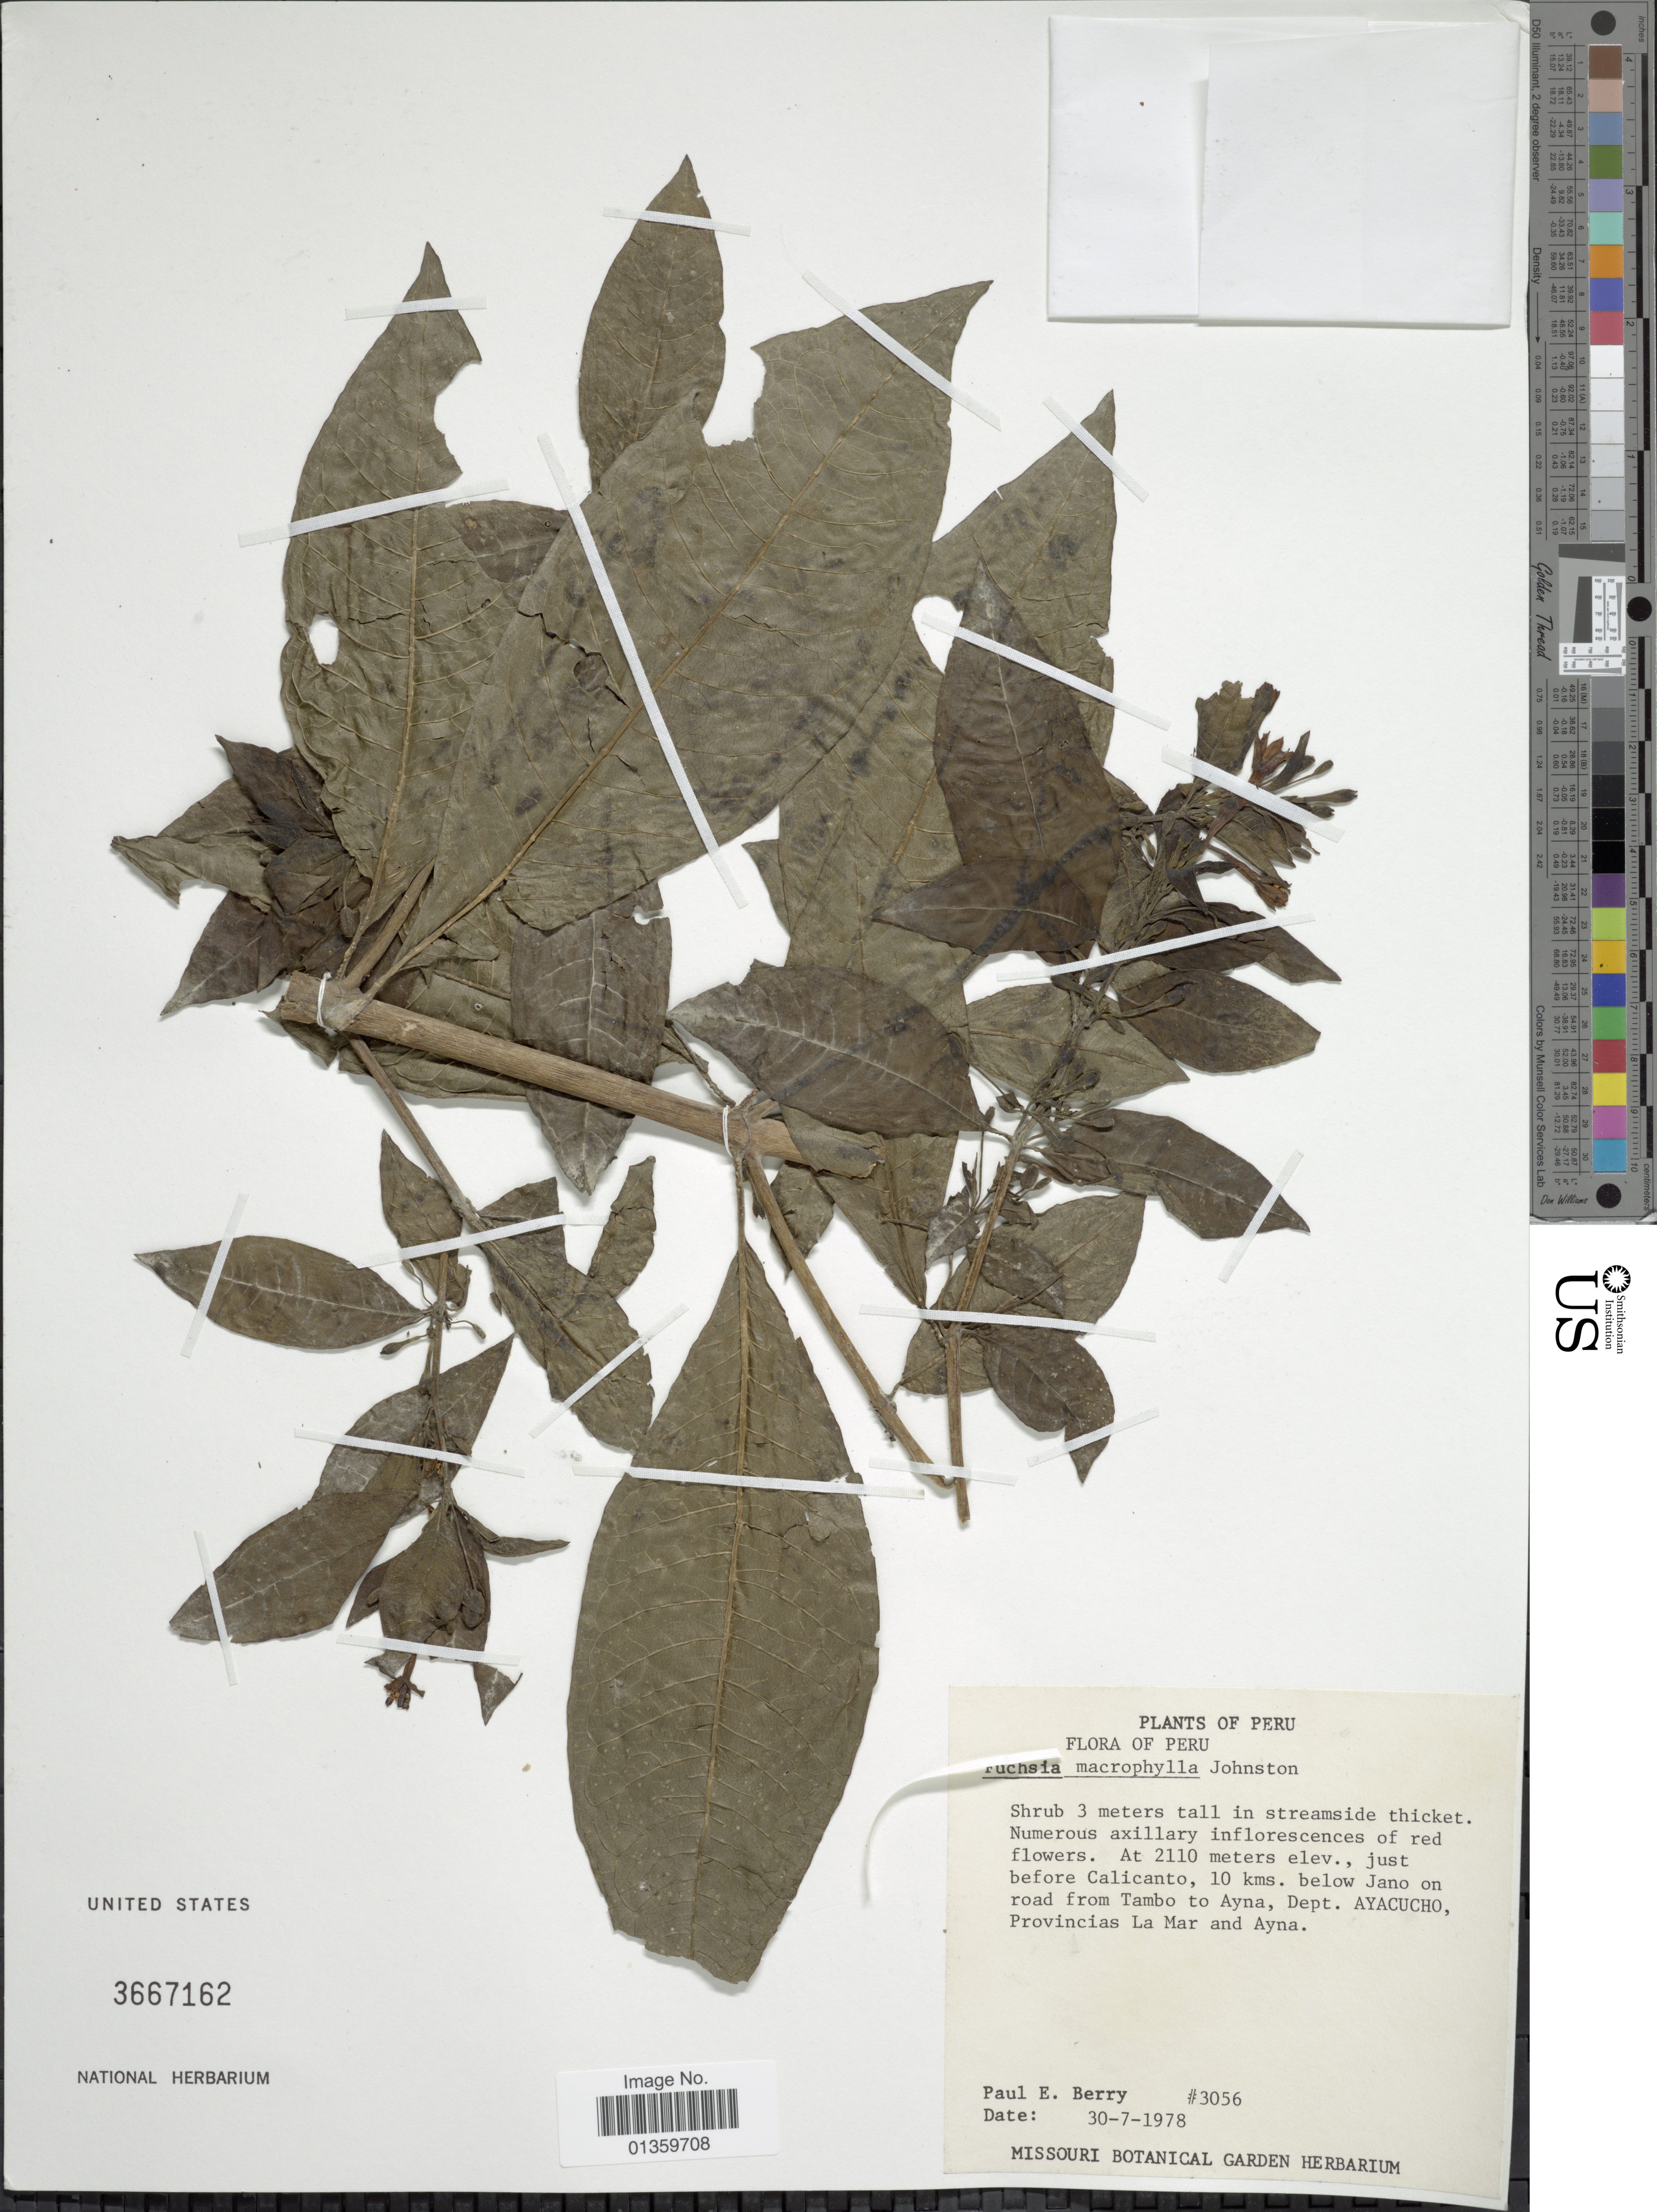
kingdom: Plantae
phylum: Tracheophyta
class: Magnoliopsida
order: Myrtales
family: Onagraceae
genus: Fuchsia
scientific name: Fuchsia macrophylla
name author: I.M. Johnst.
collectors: P. E. Berry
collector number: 3056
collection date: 1978-07-30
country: Peru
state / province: Ayacucho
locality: Just before Calicanto 10 kms. below Jano on road from Tambo to Ayna, Provincias La Mar and Ayna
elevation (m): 2110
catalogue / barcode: US 3667162